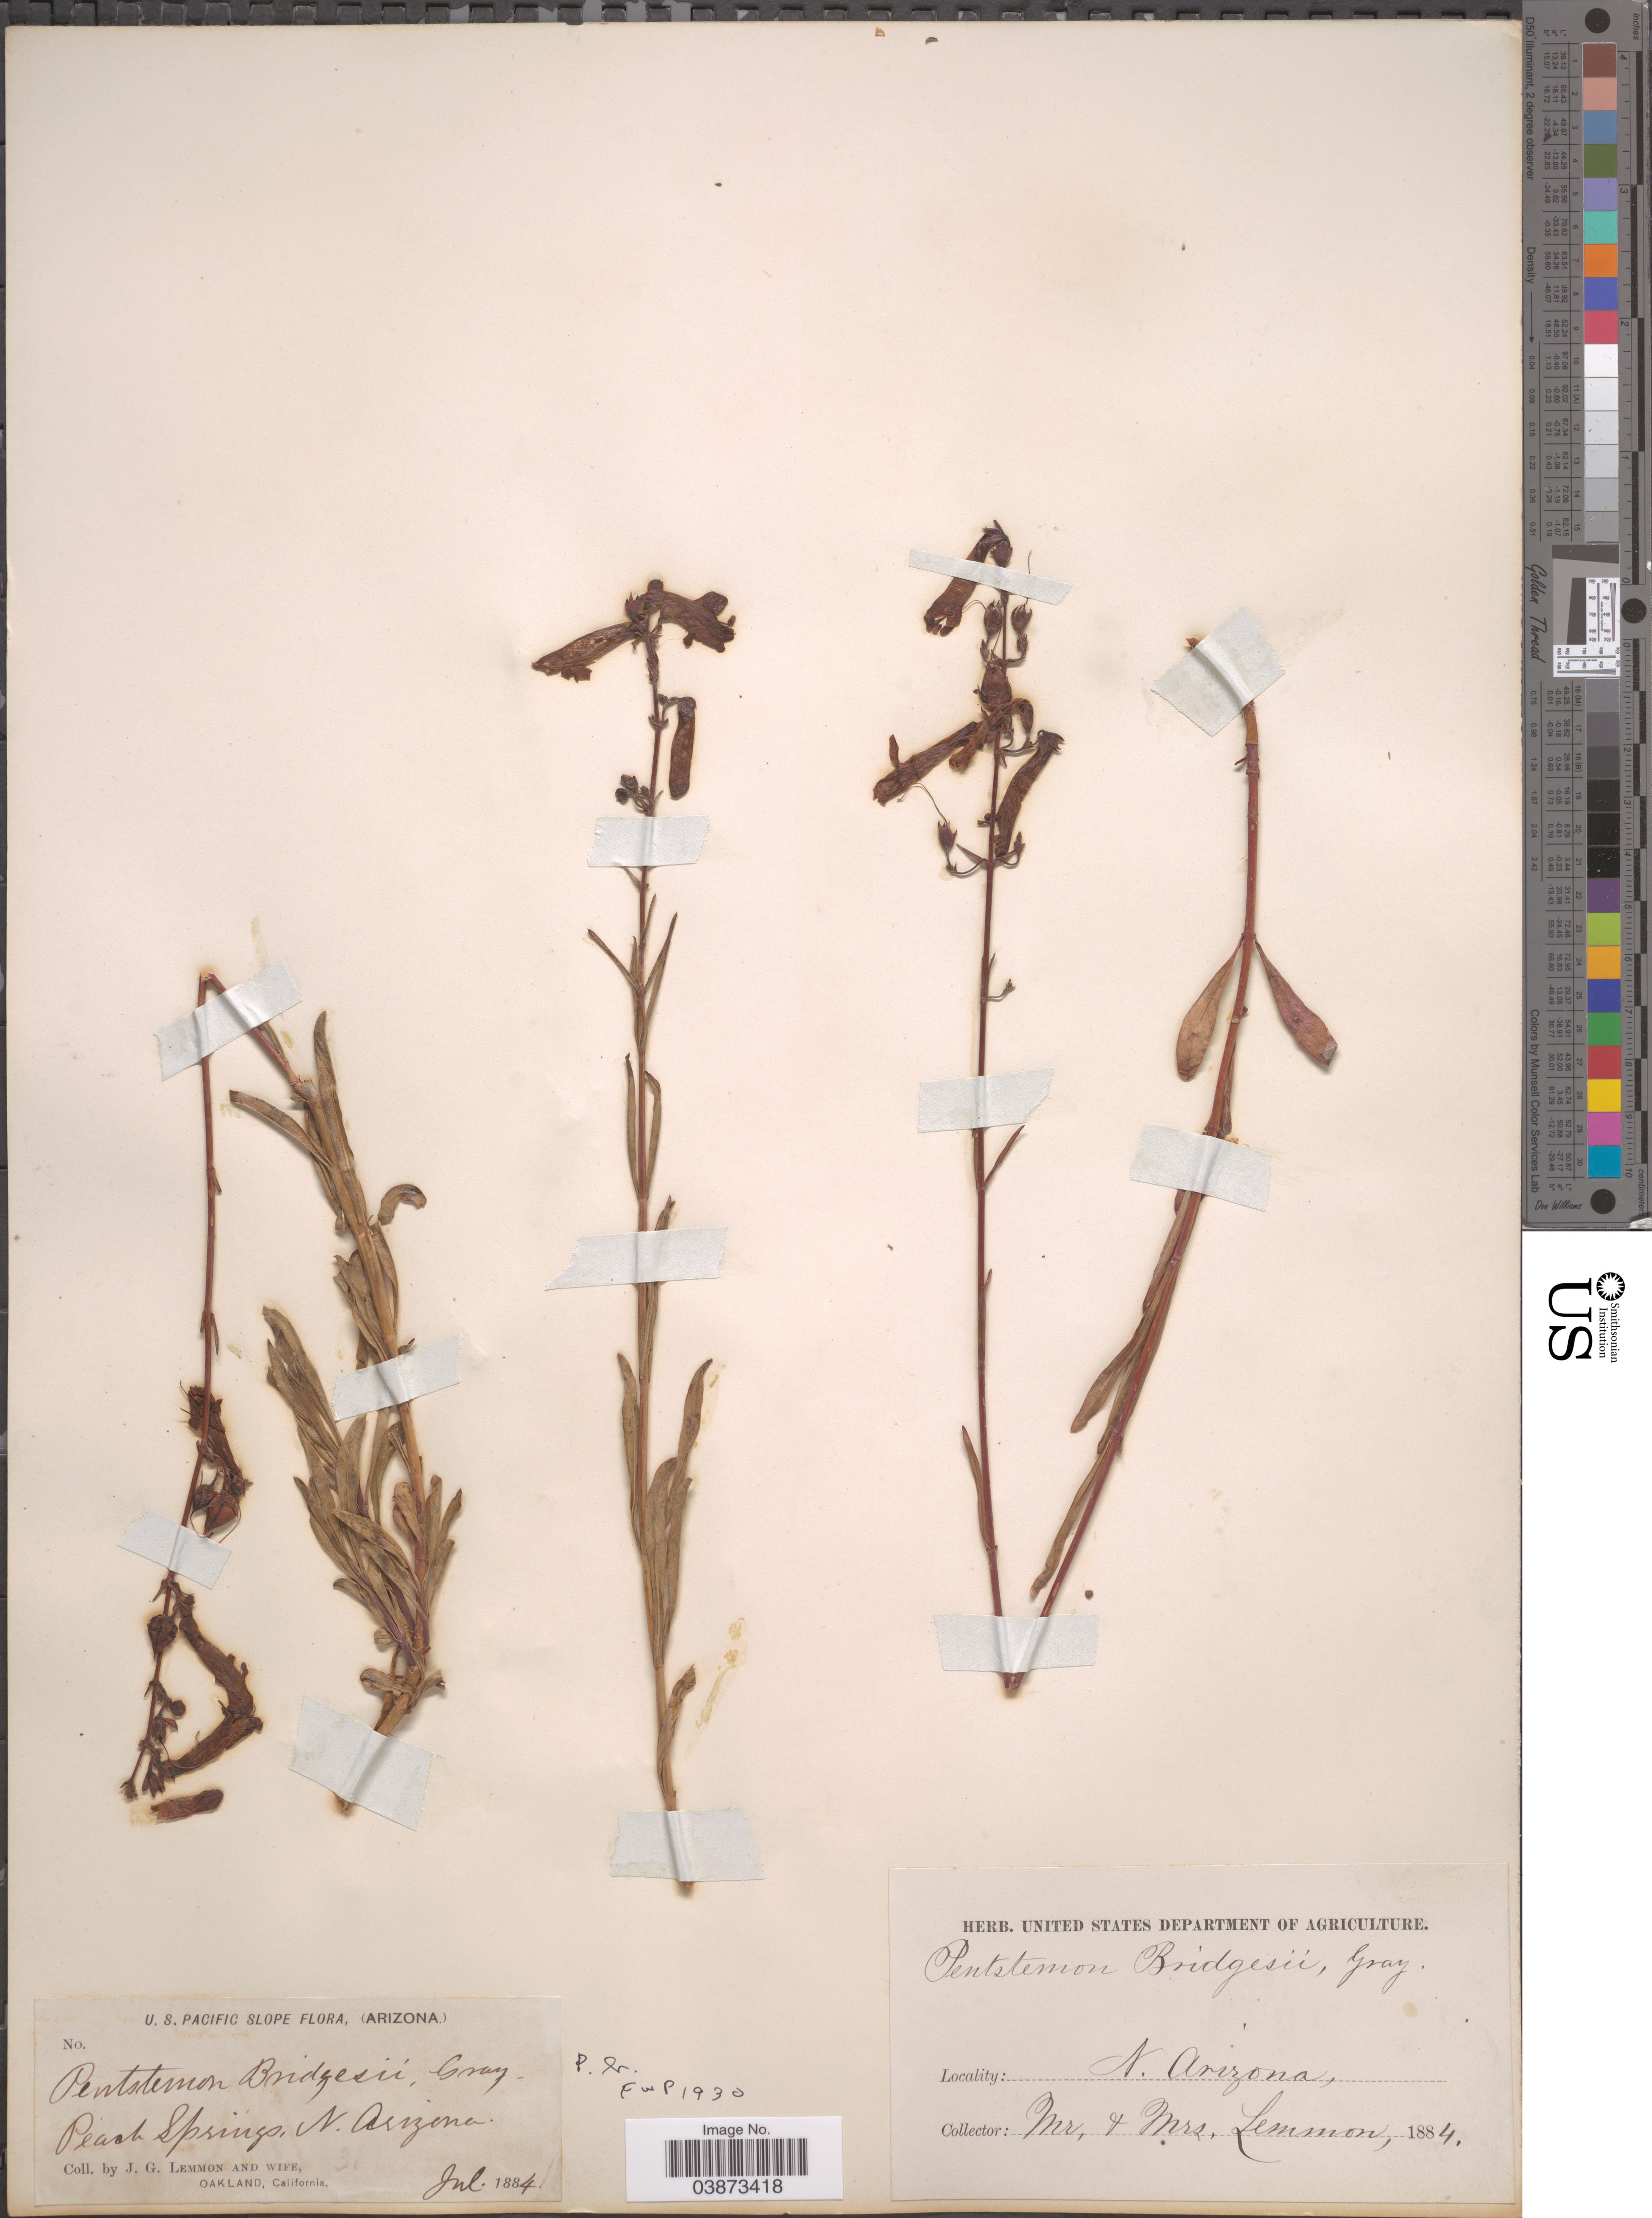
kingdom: Plantae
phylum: Tracheophyta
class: Magnoliopsida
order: Lamiales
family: Plantaginaceae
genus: Penstemon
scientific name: Penstemon bridgesii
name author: A. Gray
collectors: J. Lemmon & Mrs. J. G. Lemmon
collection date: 1884-07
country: United States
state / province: Arizona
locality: U. S. Pacific Slope. Peach Springs, N. Arizona.